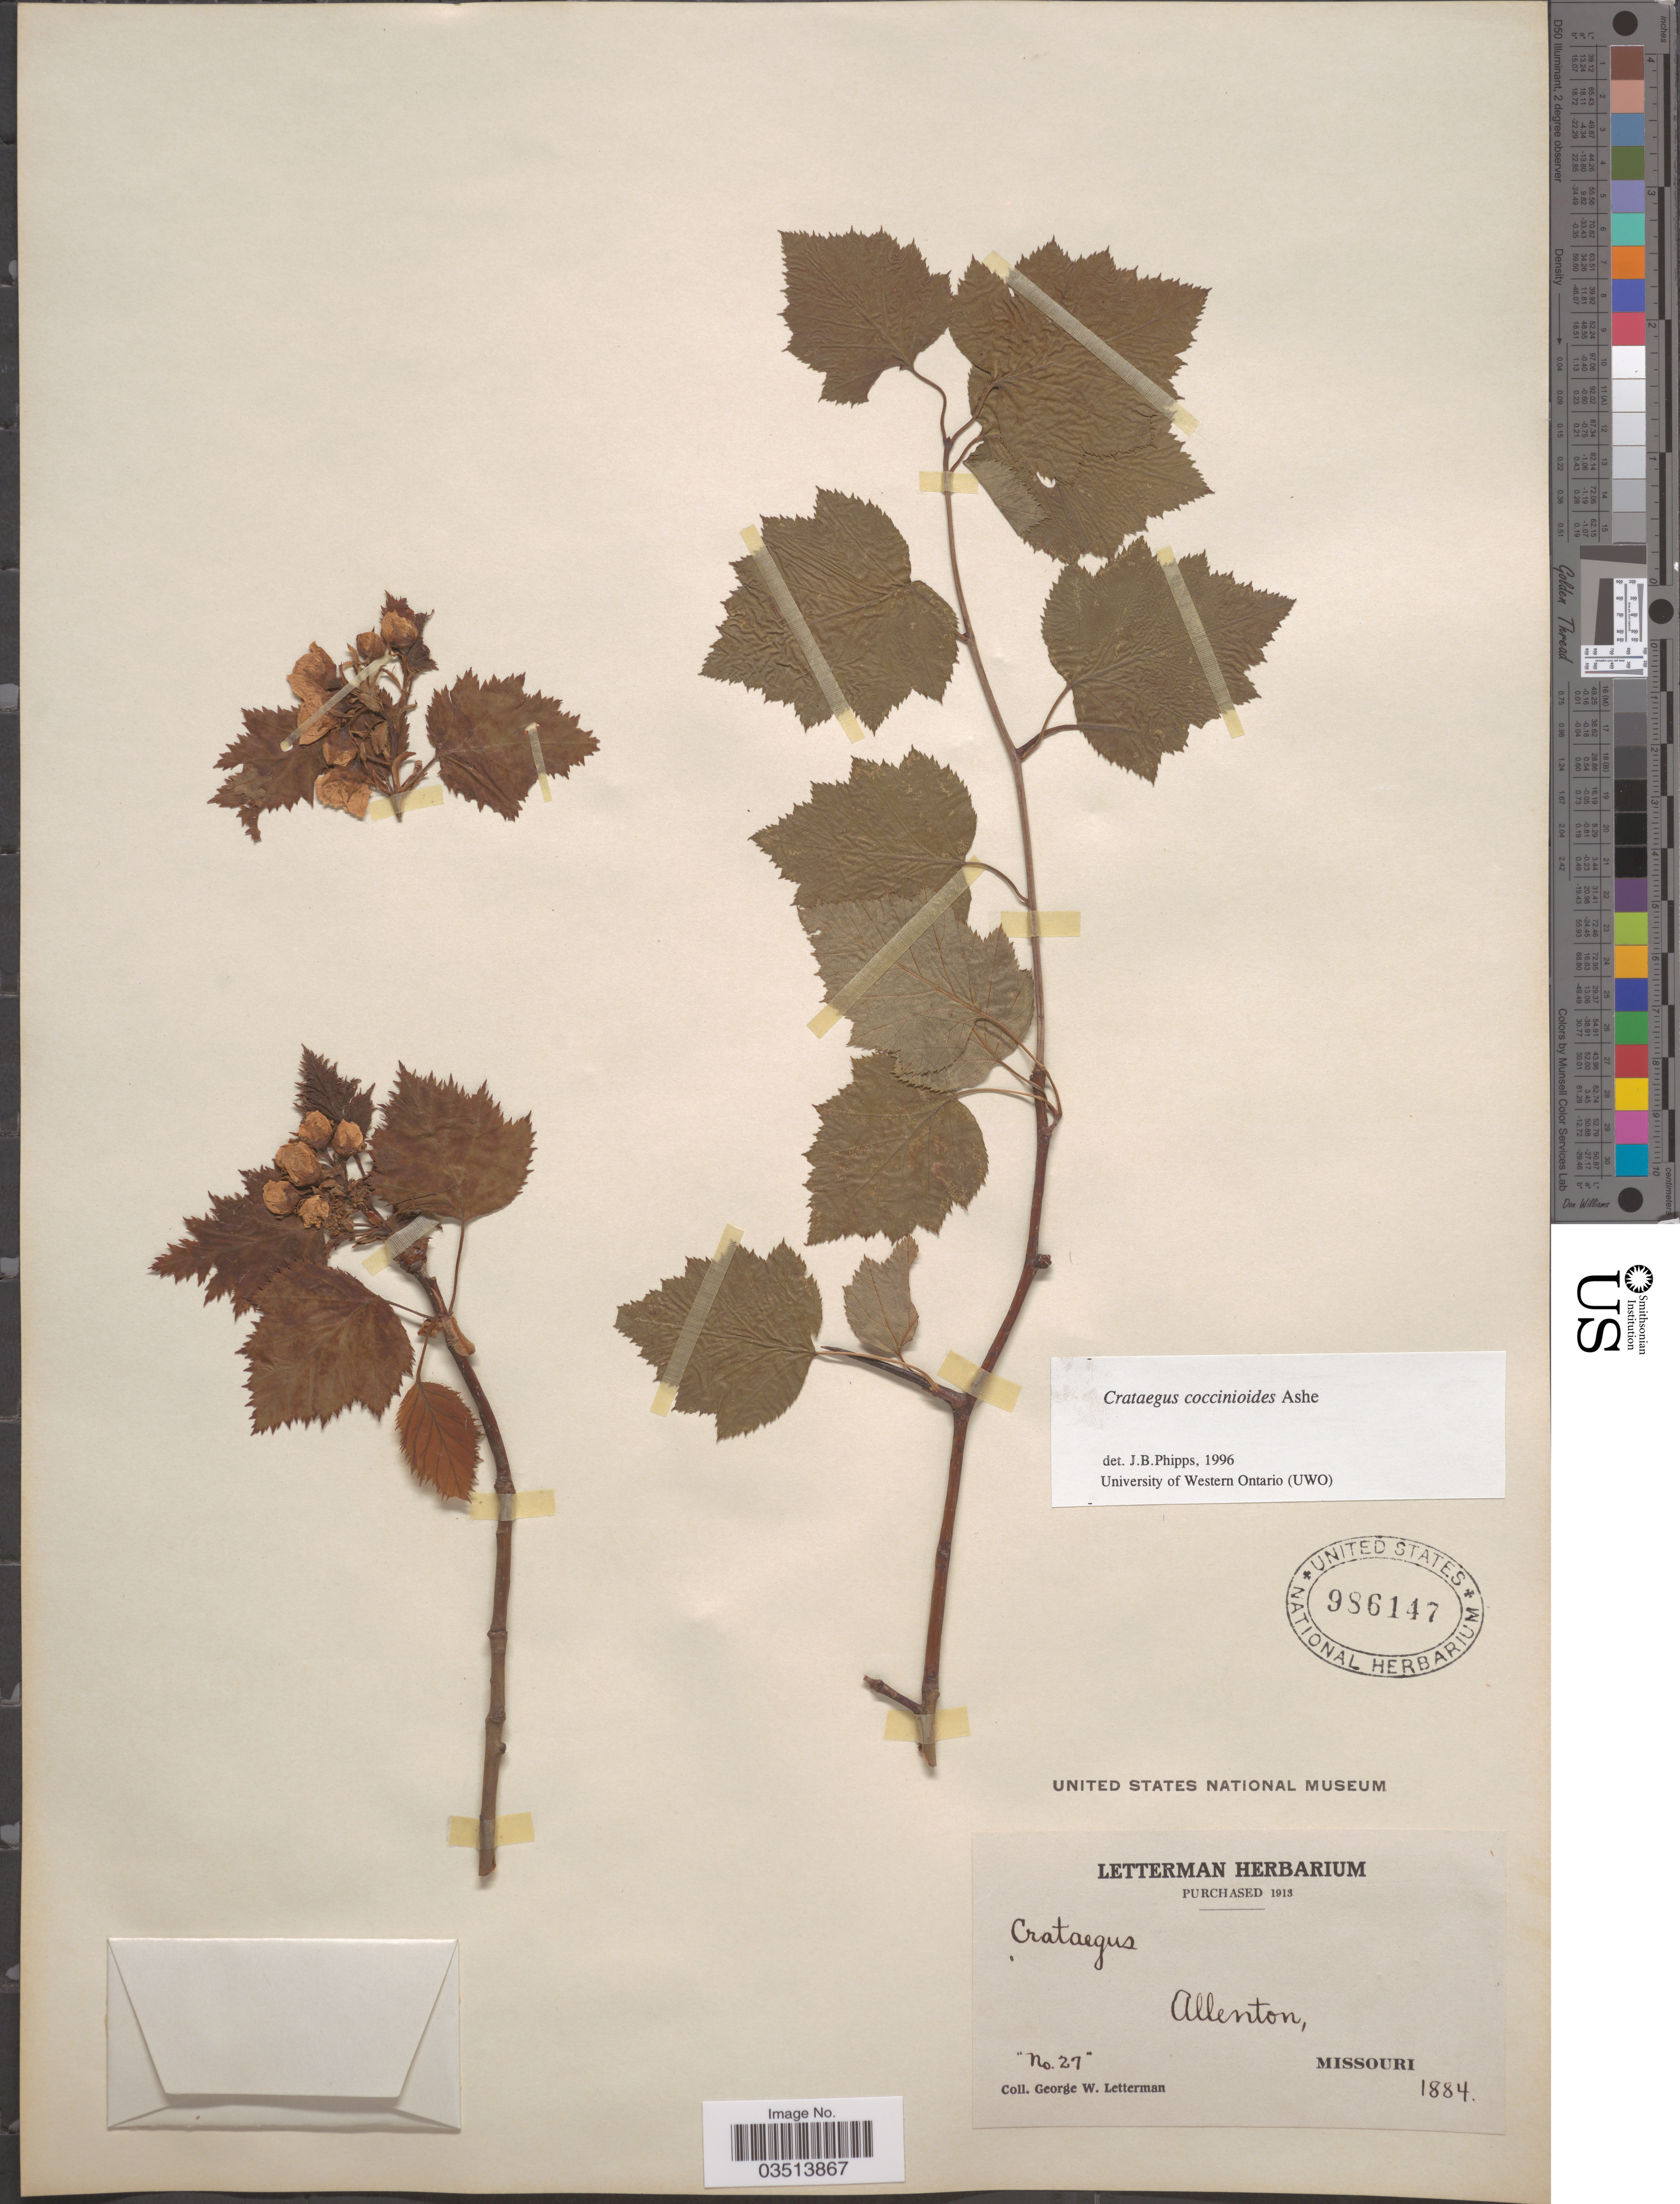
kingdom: Plantae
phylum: Tracheophyta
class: Magnoliopsida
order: Rosales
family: Rosaceae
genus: Crataegus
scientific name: Crataegus coccinioides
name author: Ashe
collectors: G. W. Letterman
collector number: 27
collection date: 1884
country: United States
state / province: Missouri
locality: Allenton.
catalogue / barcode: US 986147